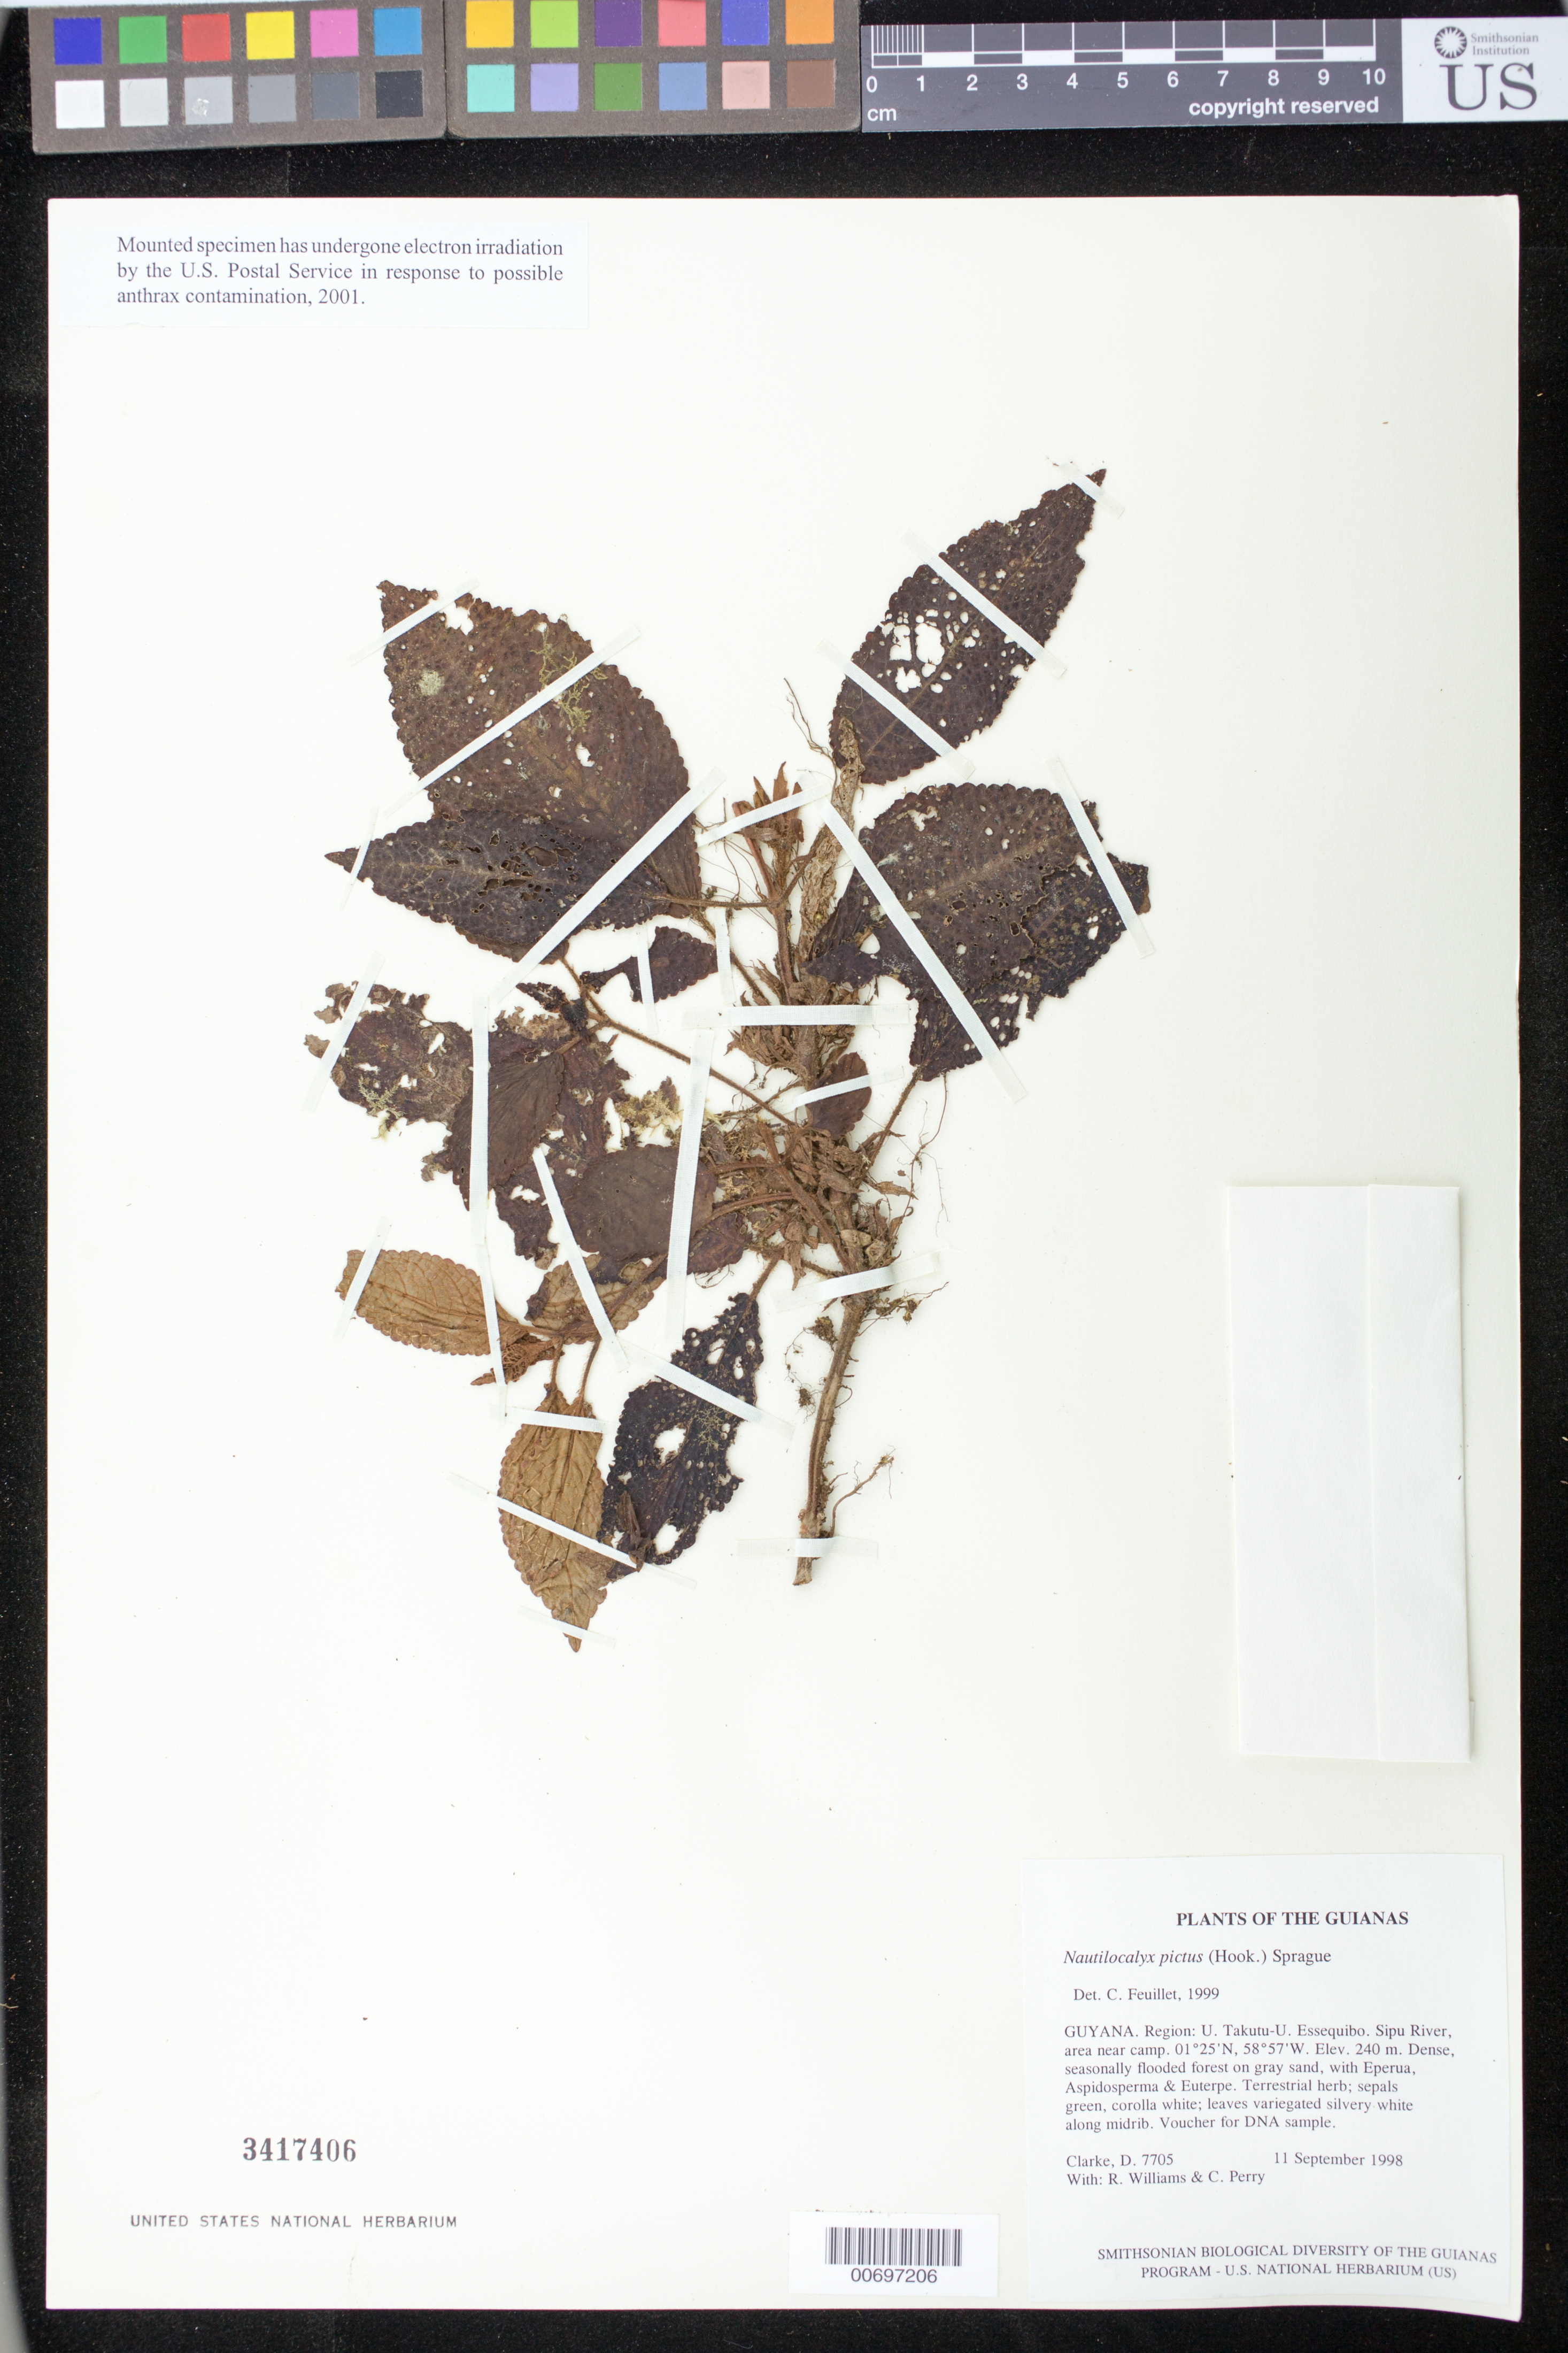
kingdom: Plantae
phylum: Tracheophyta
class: Magnoliopsida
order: Lamiales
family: Gesneriaceae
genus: Nautilocalyx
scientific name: Nautilocalyx pictus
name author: (Hook.) Sprague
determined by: Feuillet, C.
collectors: H. D. Clarke, R. Williams & C. Perry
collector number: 7705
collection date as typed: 11 Sep 1998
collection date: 1998-09-11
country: Guyana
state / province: U. Takutu-U. Essequibo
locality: Sipu River, area near camp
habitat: Dense, seasonally flooded forest on gray sand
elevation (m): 240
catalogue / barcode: US 3417406